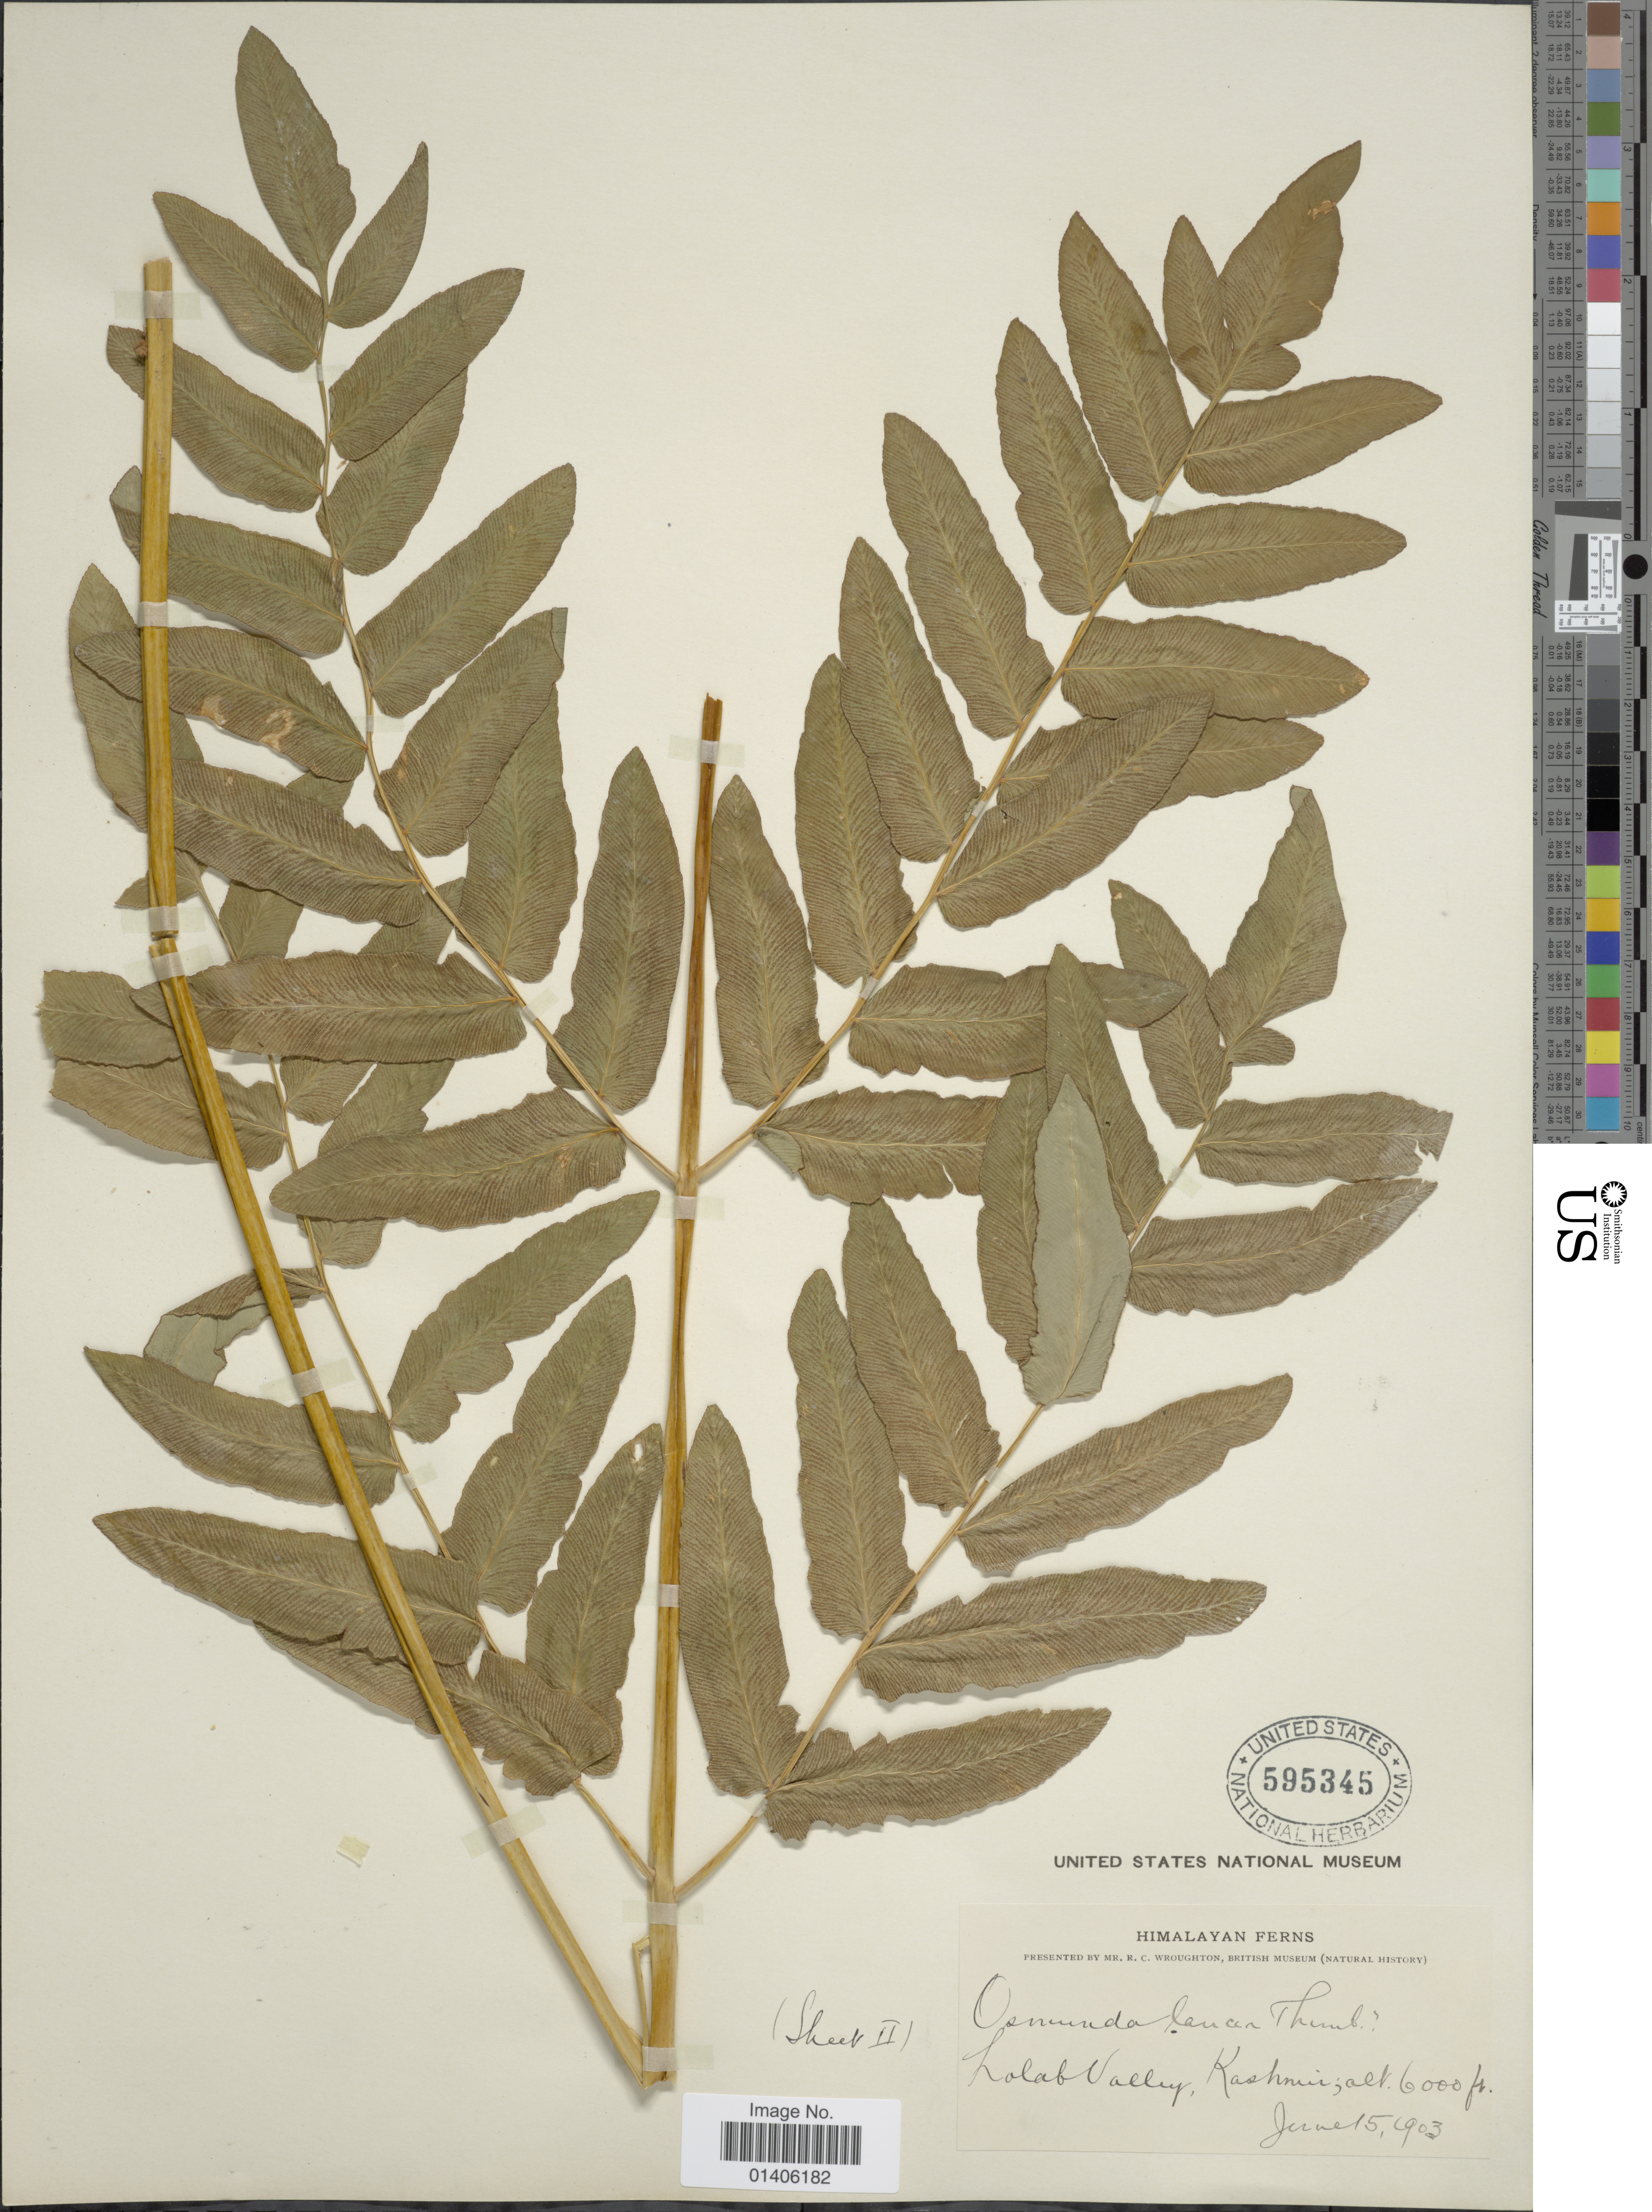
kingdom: Plantae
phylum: Tracheophyta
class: Polypodiopsida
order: Osmundales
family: Osmundaceae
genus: Osmunda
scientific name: Osmunda lancea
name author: Thunb.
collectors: R. Wroughton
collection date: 1903-06-15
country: India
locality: Lolab Valley, Kashmir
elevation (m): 1829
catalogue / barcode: US 595345